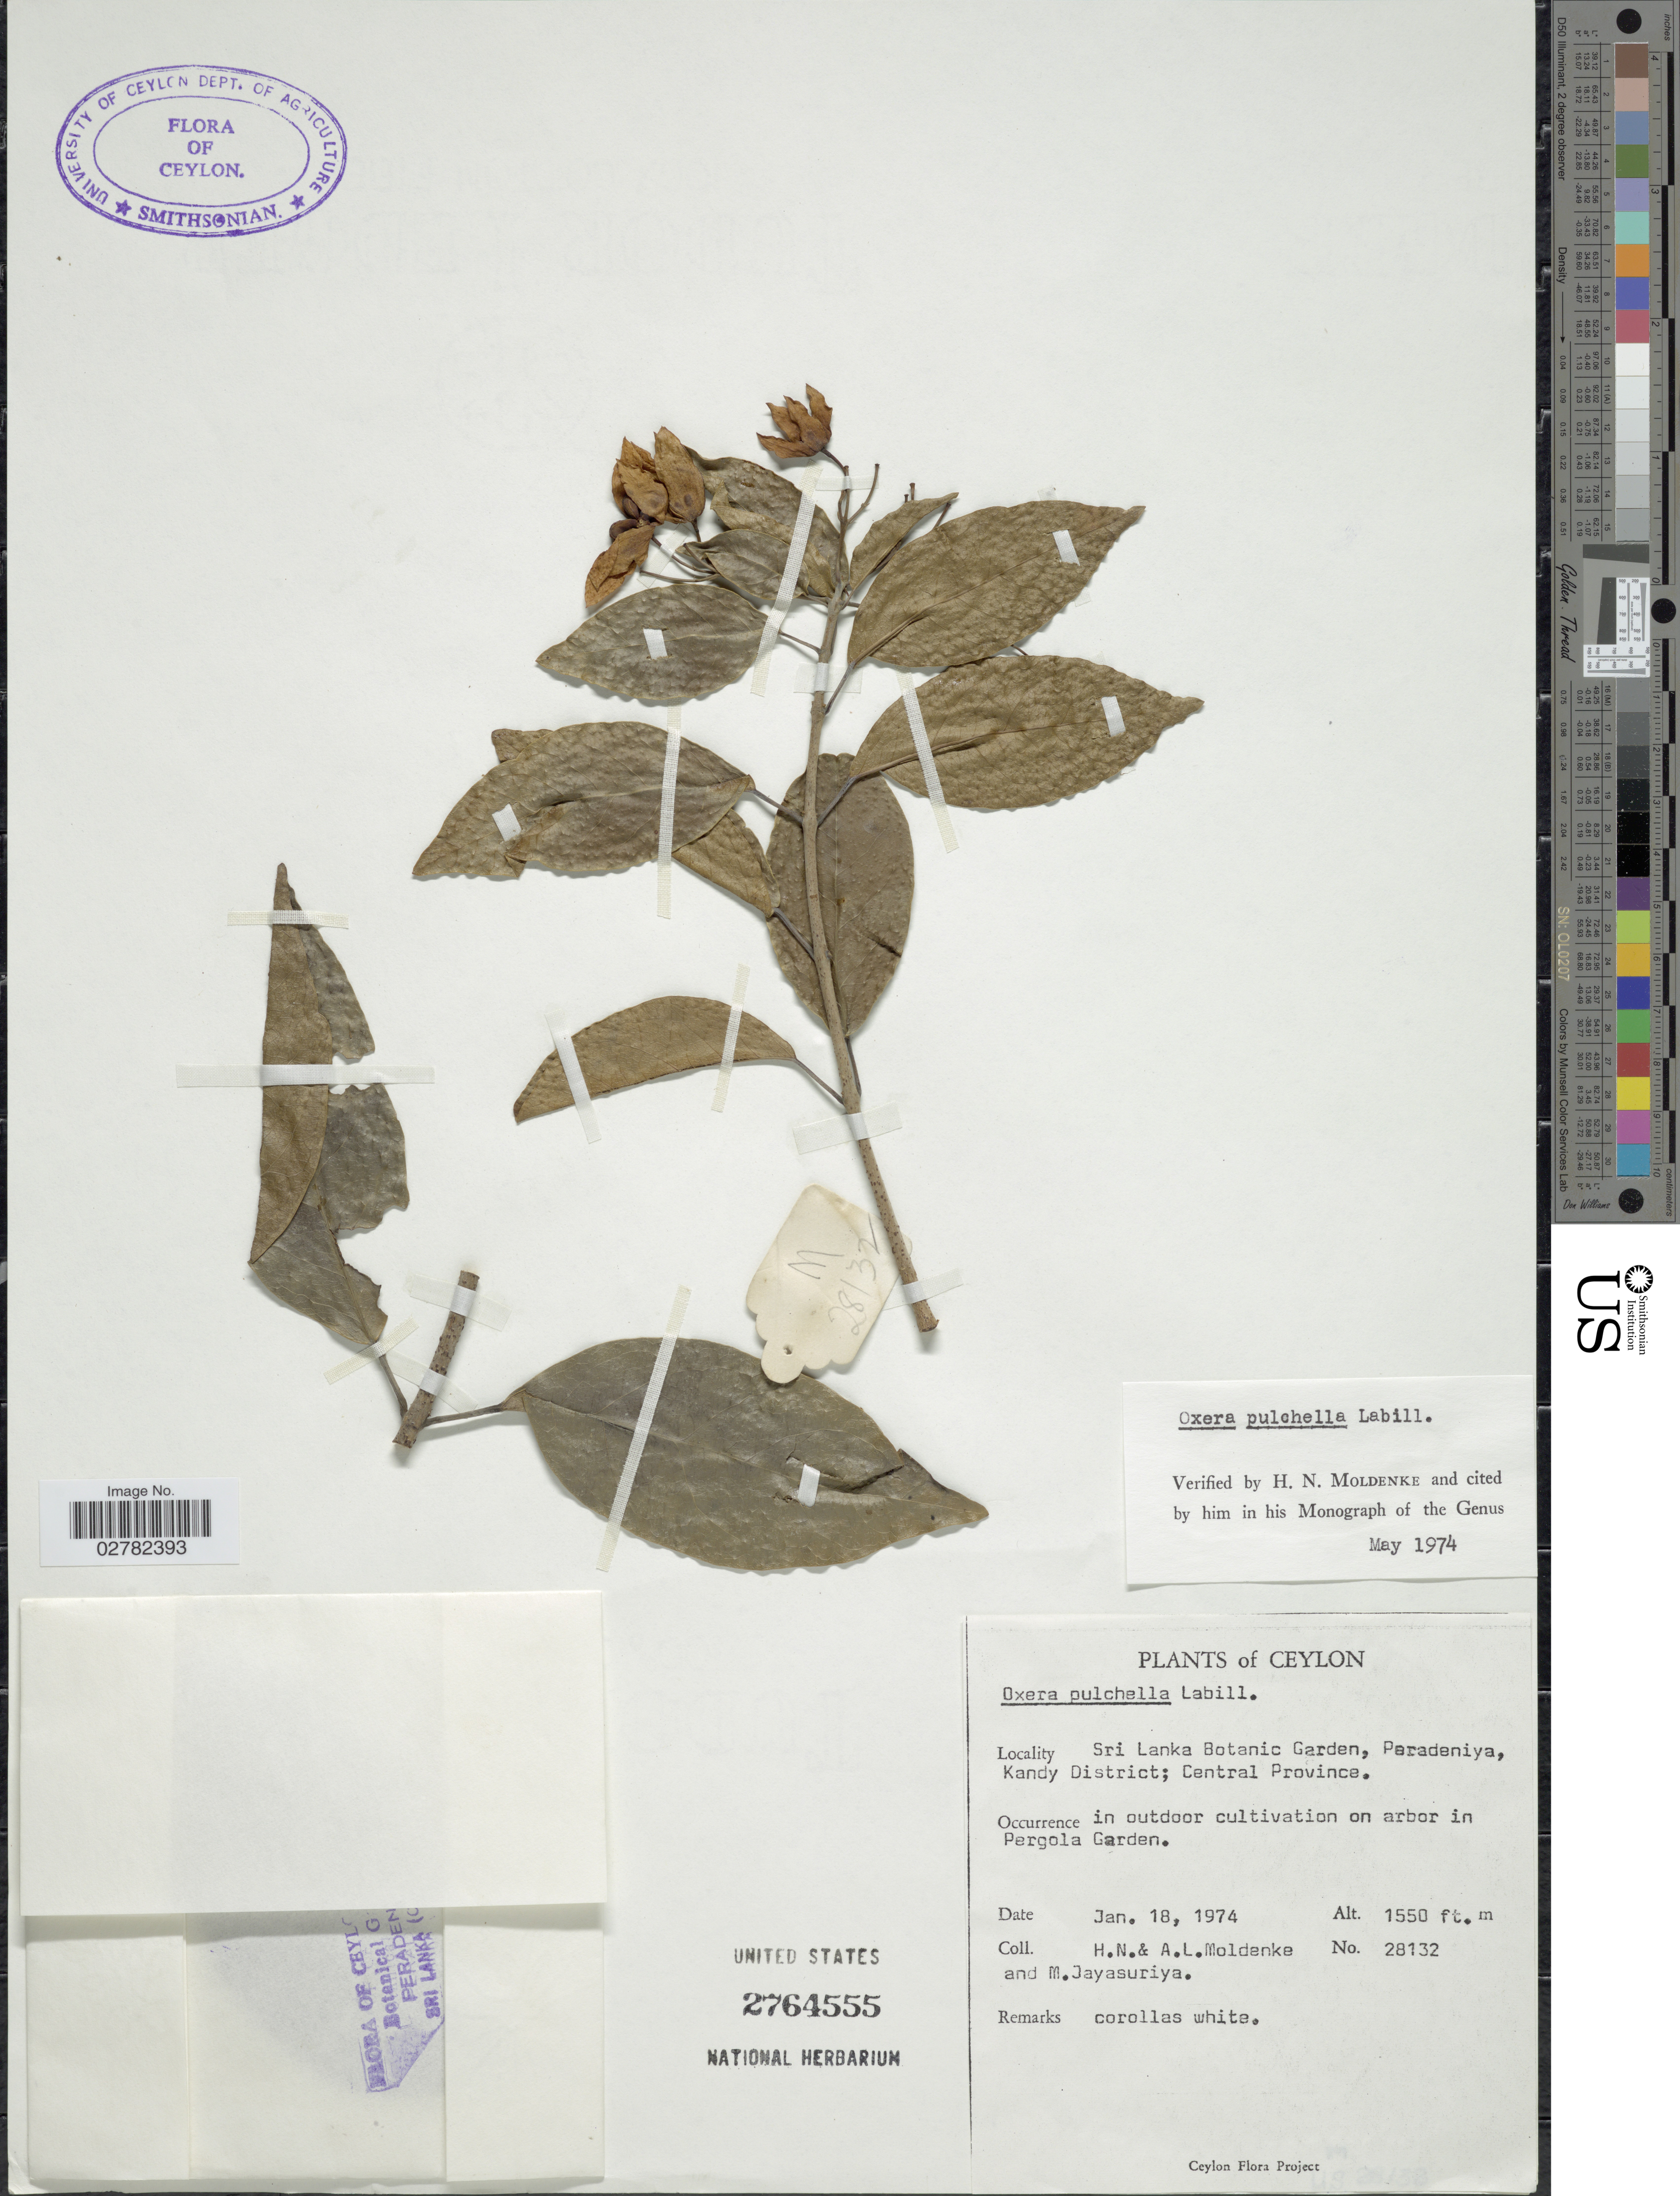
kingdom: Plantae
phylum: Tracheophyta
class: Magnoliopsida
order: Lamiales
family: Lamiaceae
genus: Oxera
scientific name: Oxera pulchella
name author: Labill.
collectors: H. N. Moldenke, A. L. Moldenke & M. Jayasuriya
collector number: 28132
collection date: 1974-01-18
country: Sri Lanka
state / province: Central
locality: Sri Lanka Botanic Garden, Peradeniya, Kandy District; Central Province, in outdoor cultivation on arbor in Pergola Garden.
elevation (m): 472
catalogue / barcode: US 2764555